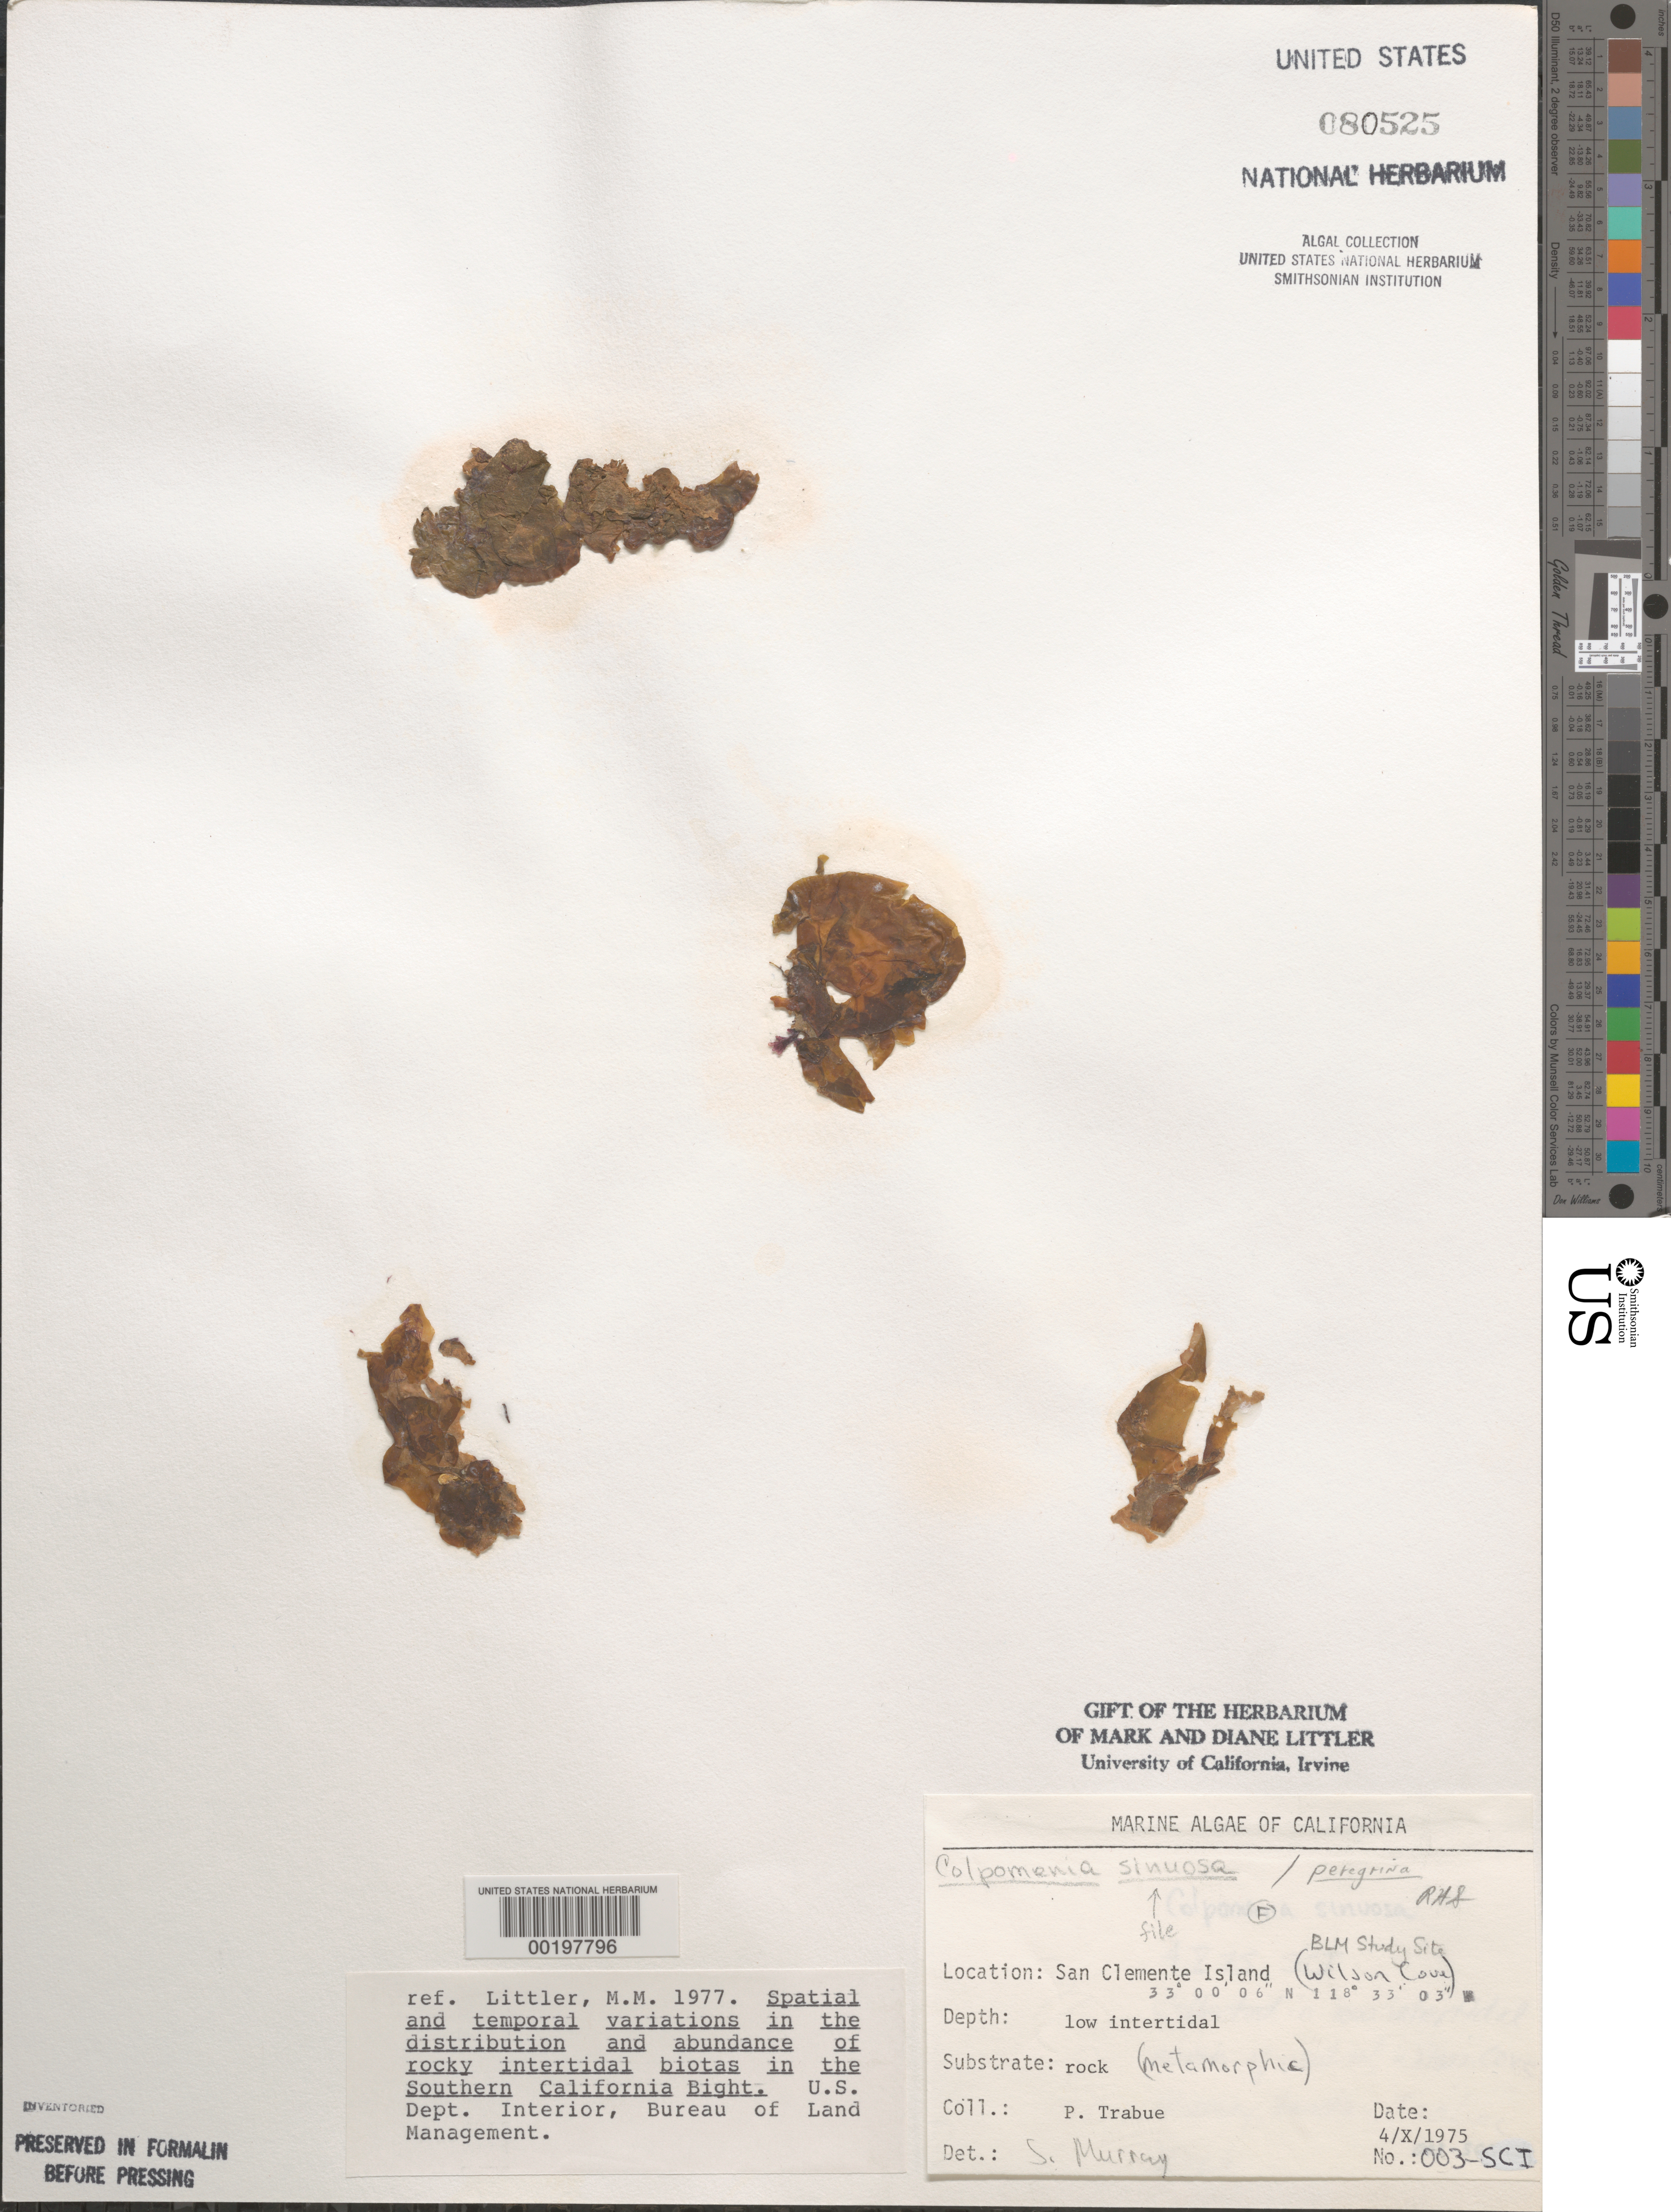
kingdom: Chromista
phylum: Ochrophyta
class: Phaeophyceae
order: Scytosiphonales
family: Scytosiphonaceae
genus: Colpomenia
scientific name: Colpomenia sinuosa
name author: (K. Mert. ex Roth) Derbes & Solier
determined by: Murray, S. N.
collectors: P. J. Trabue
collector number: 003-sci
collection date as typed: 04 Oct 1975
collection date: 1975-10-04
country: United States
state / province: California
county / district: Los Angeles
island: San Clemente Island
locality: Wilson Cove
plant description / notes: BLM-SOCALBIGHT Rocky Intertidal Survey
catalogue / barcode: US 80525